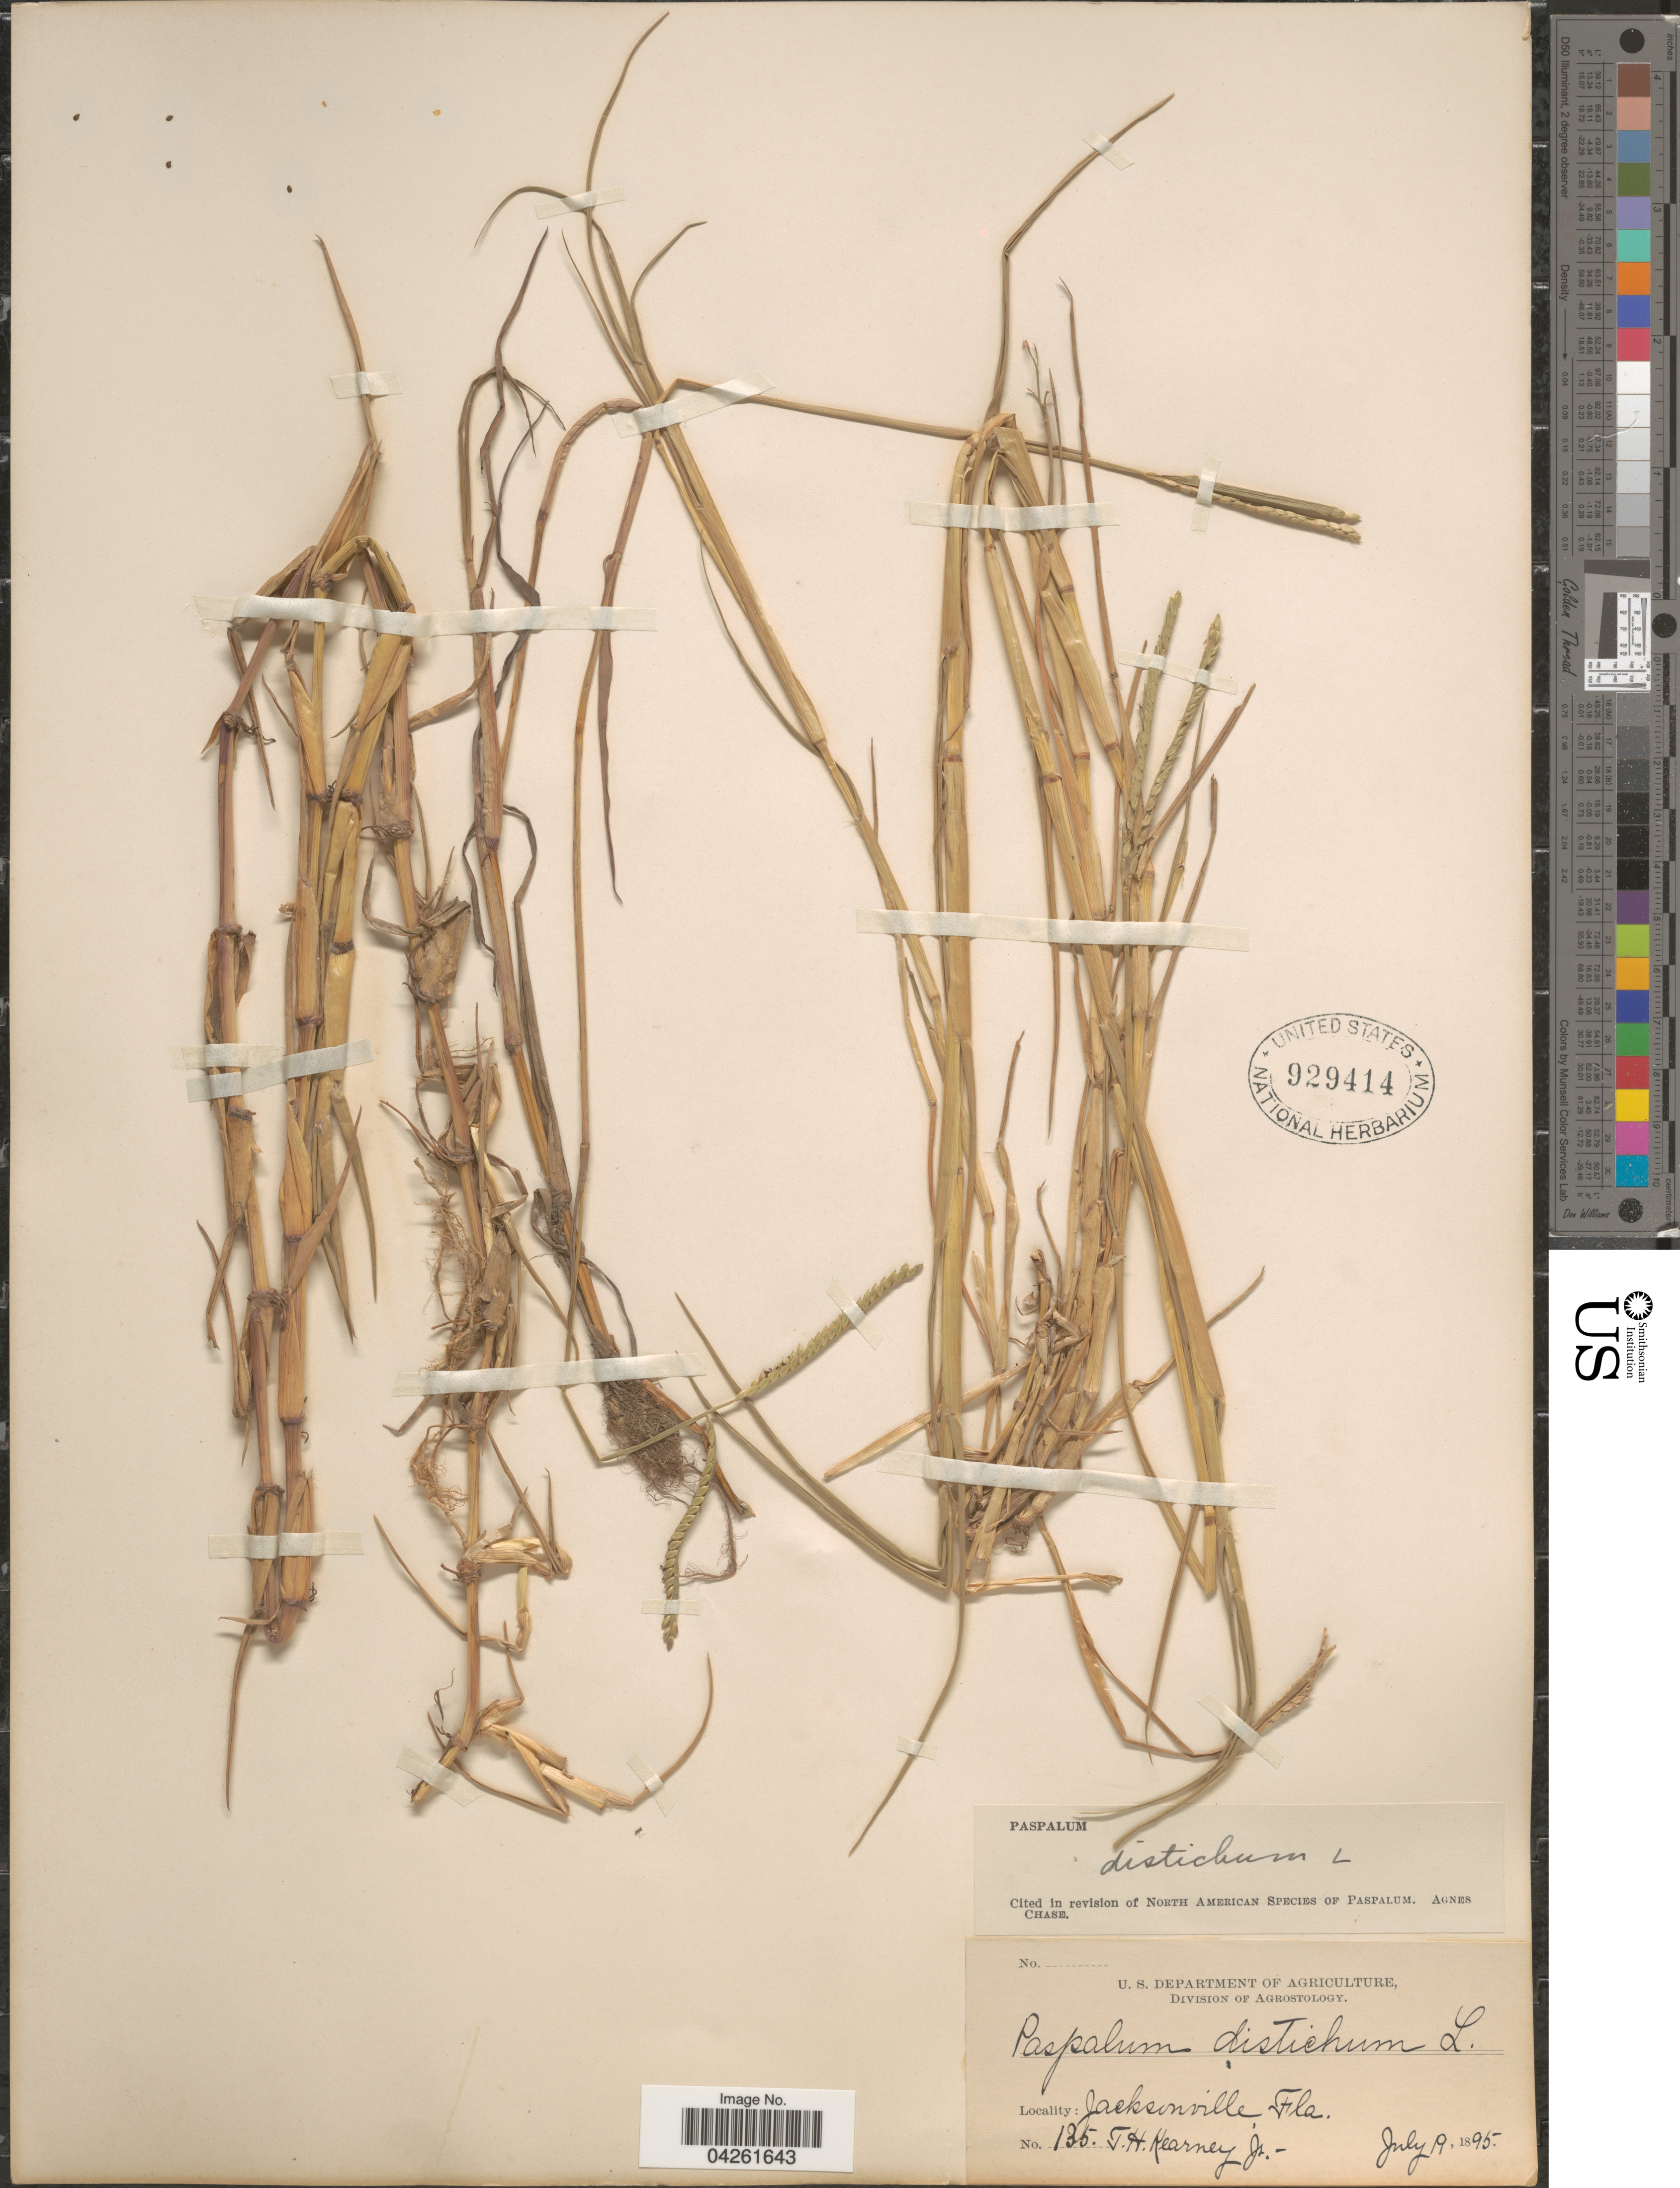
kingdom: Plantae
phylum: Tracheophyta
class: Liliopsida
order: Poales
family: Poaceae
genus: Paspalum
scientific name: Paspalum distichum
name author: L.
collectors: T. H. Kearney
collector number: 135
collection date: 1895-07-19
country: United States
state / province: Florida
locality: Jacksonville.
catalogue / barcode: US 929414